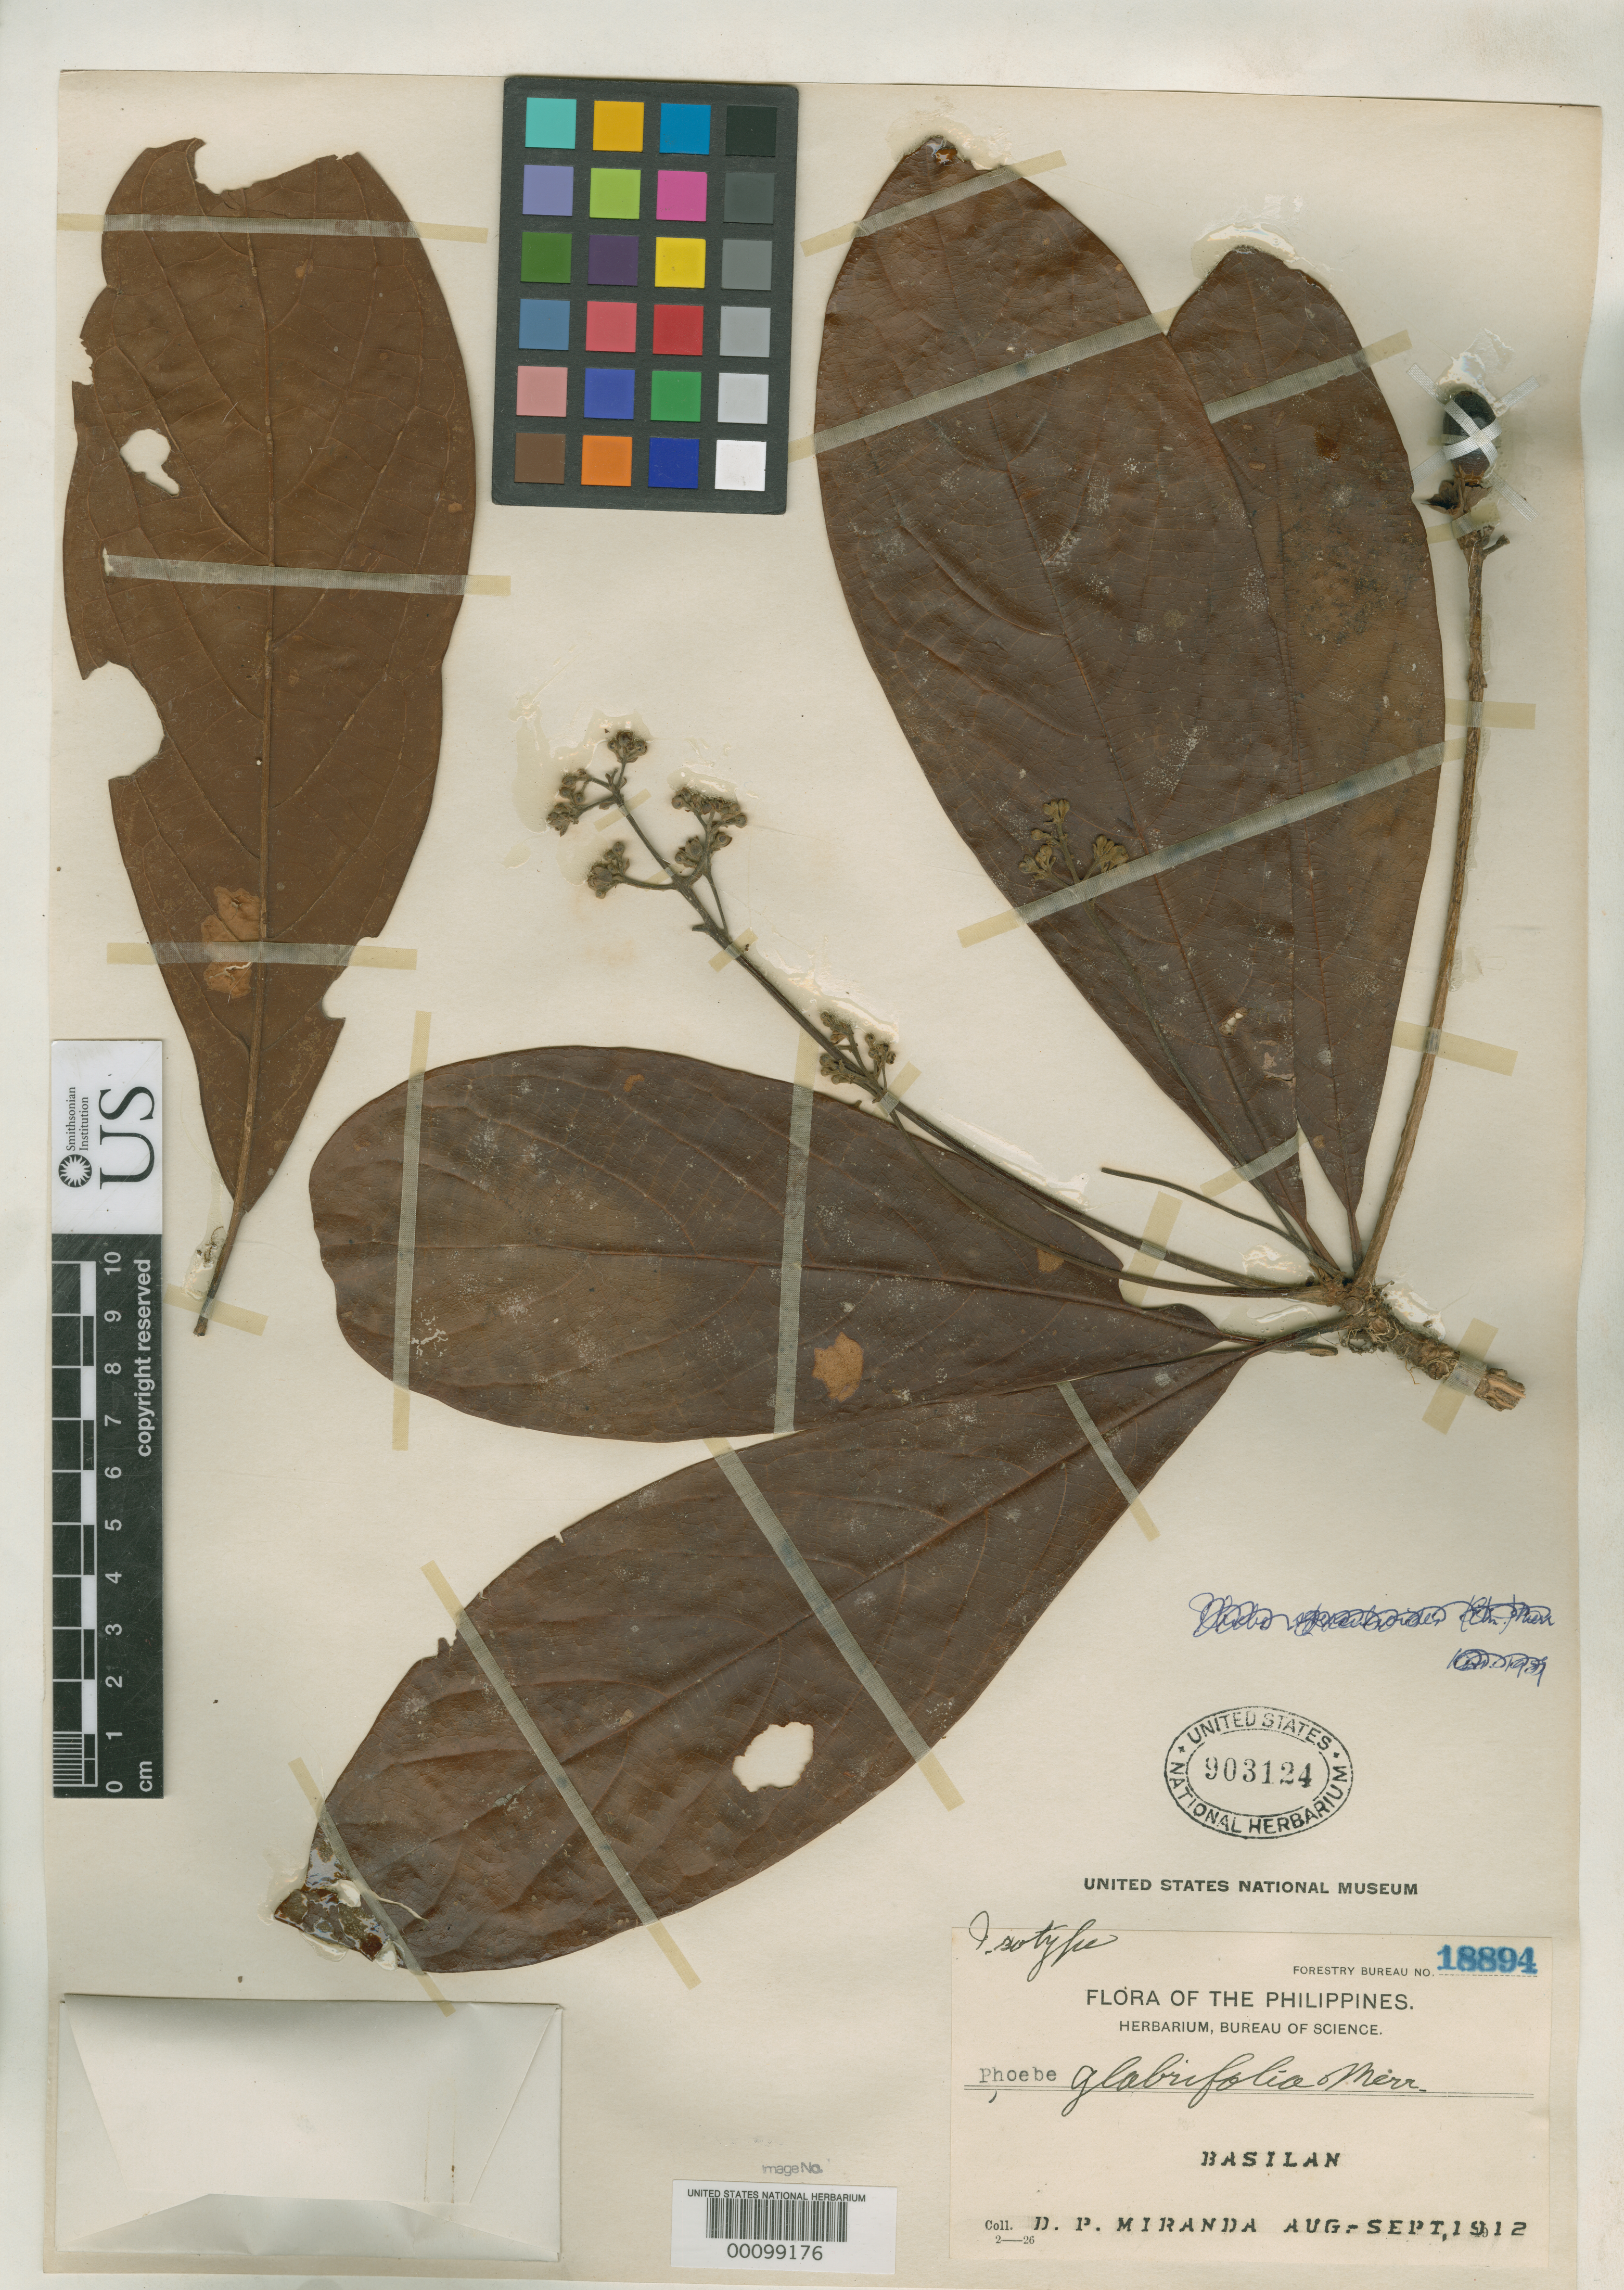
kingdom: Plantae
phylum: Tracheophyta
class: Magnoliopsida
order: Laurales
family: Lauraceae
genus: Phoebe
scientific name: Phoebe glabrifolia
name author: Merr.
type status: Isotype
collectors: D. P. Miranda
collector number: For. Bur. 18894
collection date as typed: Aug 1912 to -- Sep 1912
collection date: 1912-08/1912-09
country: Philippines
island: Basilan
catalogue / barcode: US 903124